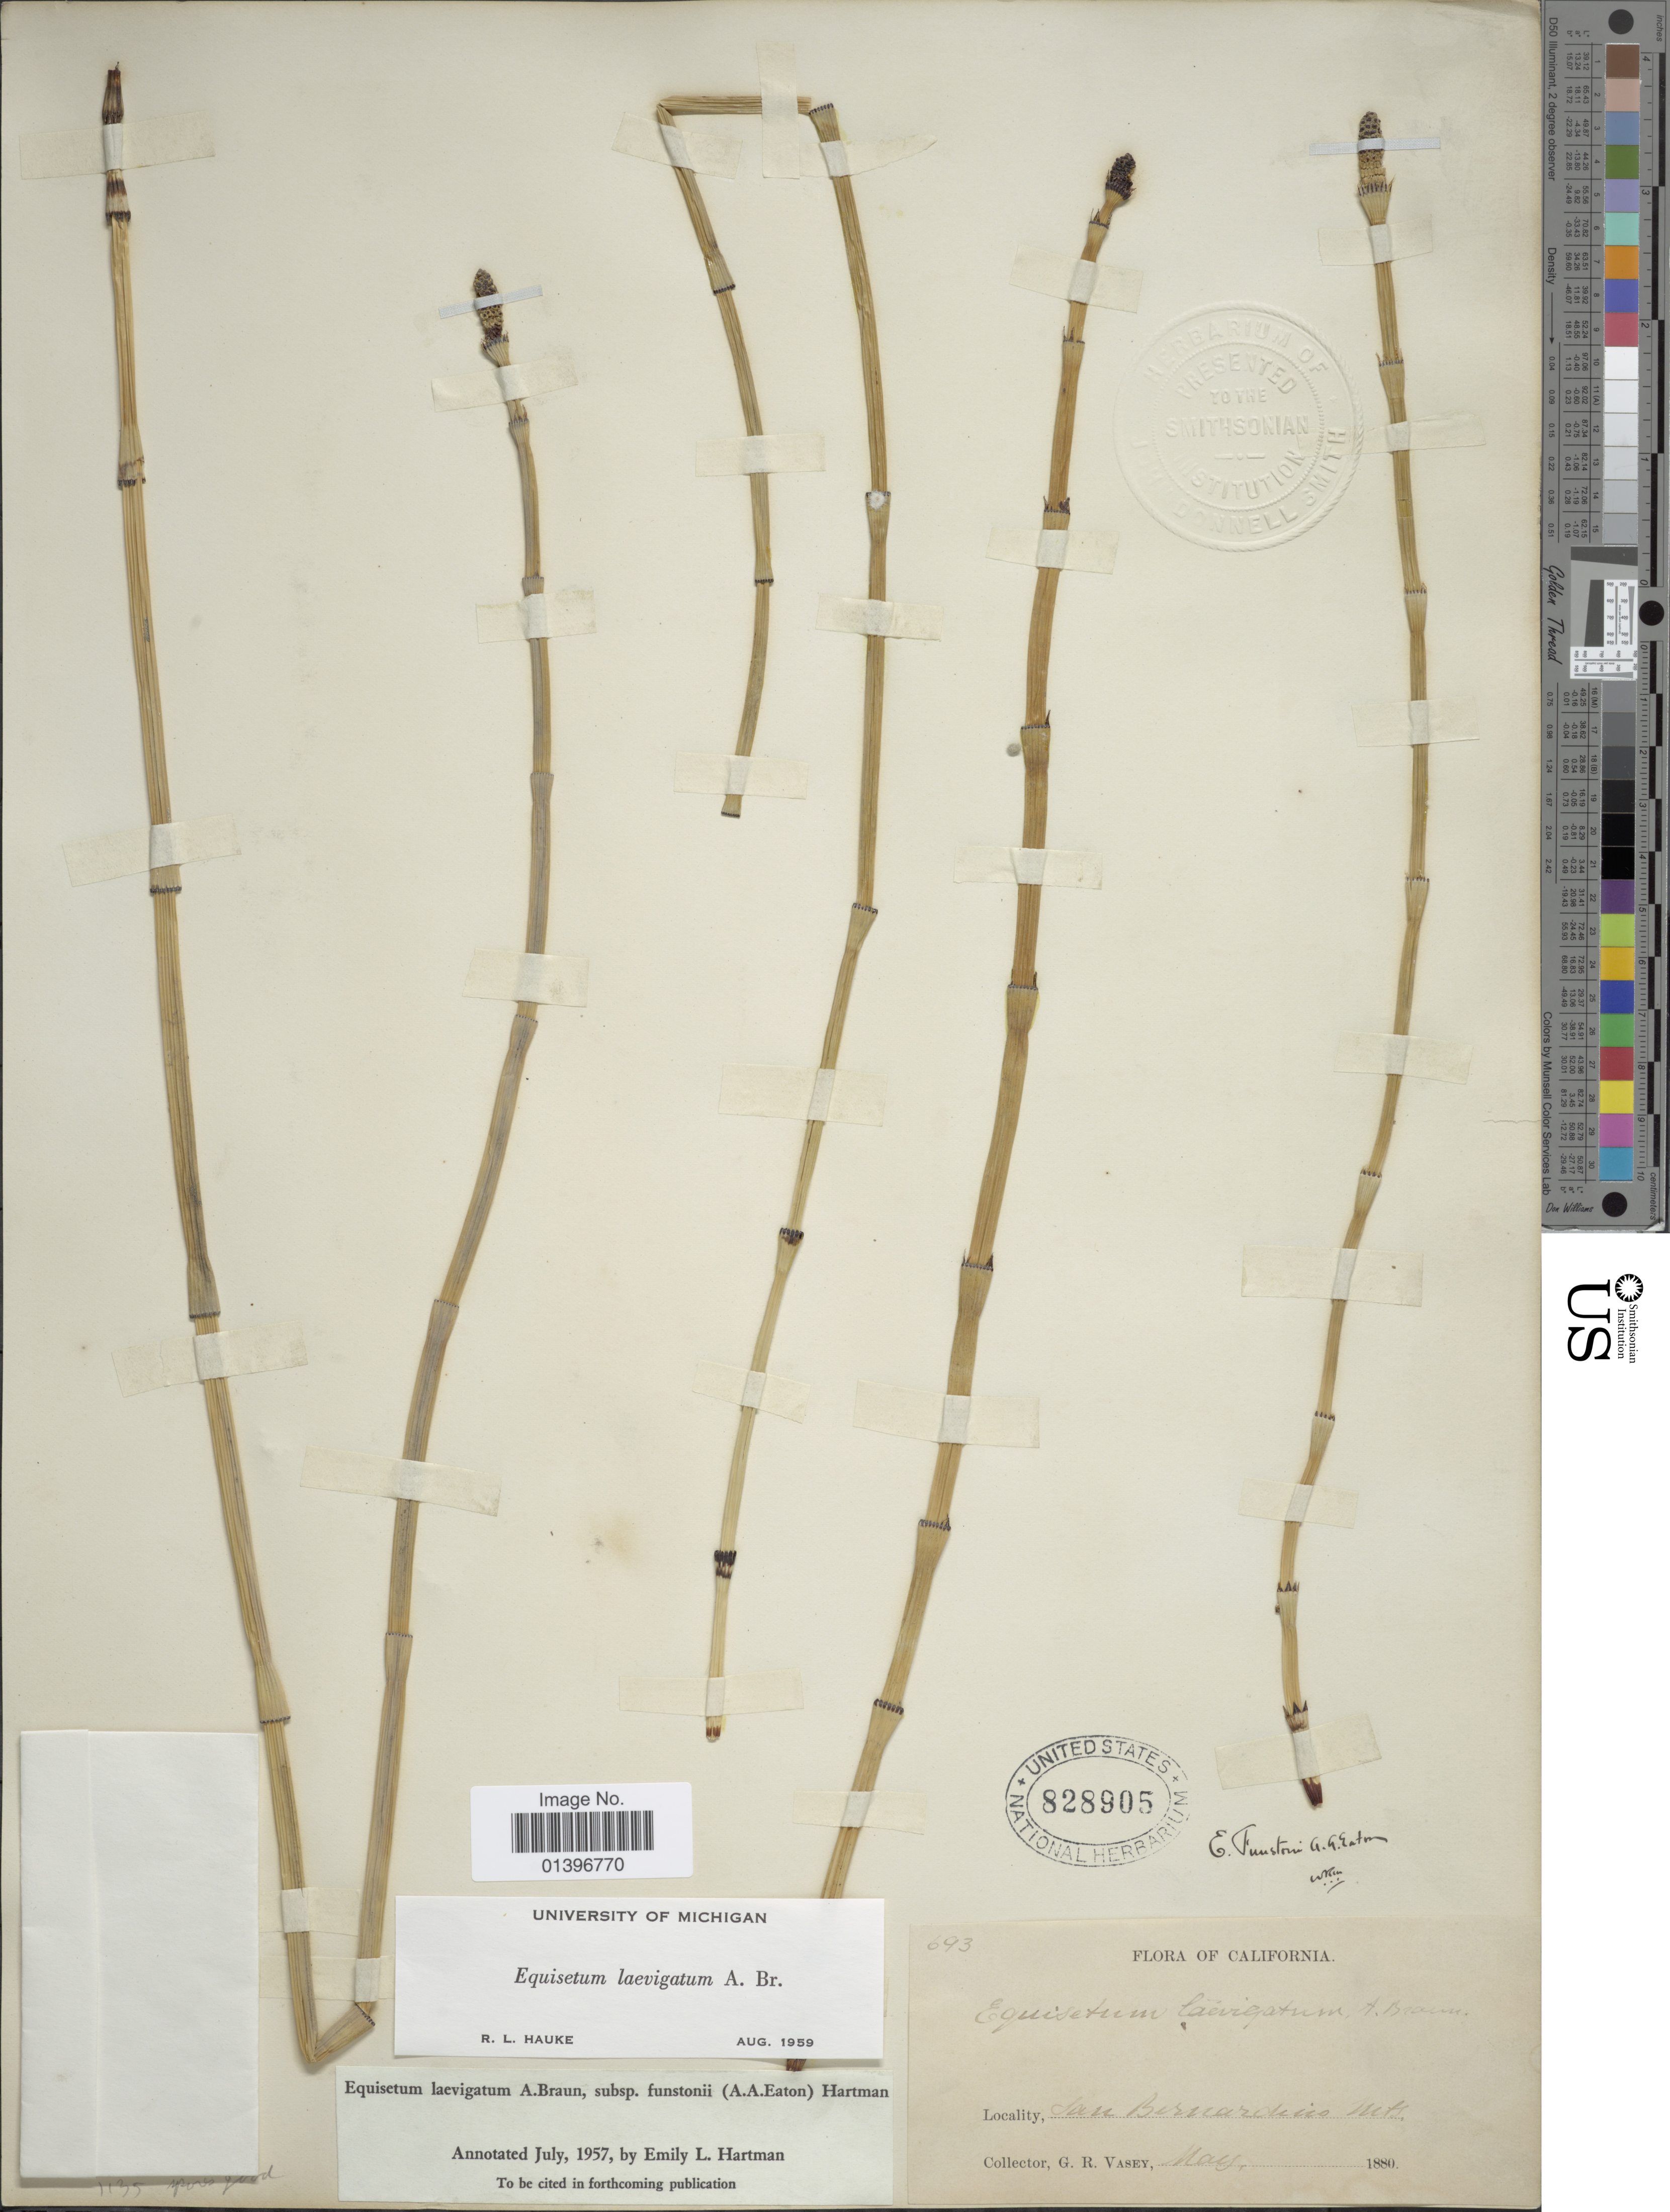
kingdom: Plantae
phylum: Tracheophyta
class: Polypodiopsida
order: Equisetales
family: Equisetaceae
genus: Equisetum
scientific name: Equisetum laevigatum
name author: A. Braun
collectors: G. R. Vasey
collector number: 693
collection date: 1880-05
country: United States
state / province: California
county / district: San Bernardino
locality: San Bernardino Mts.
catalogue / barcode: US 828905